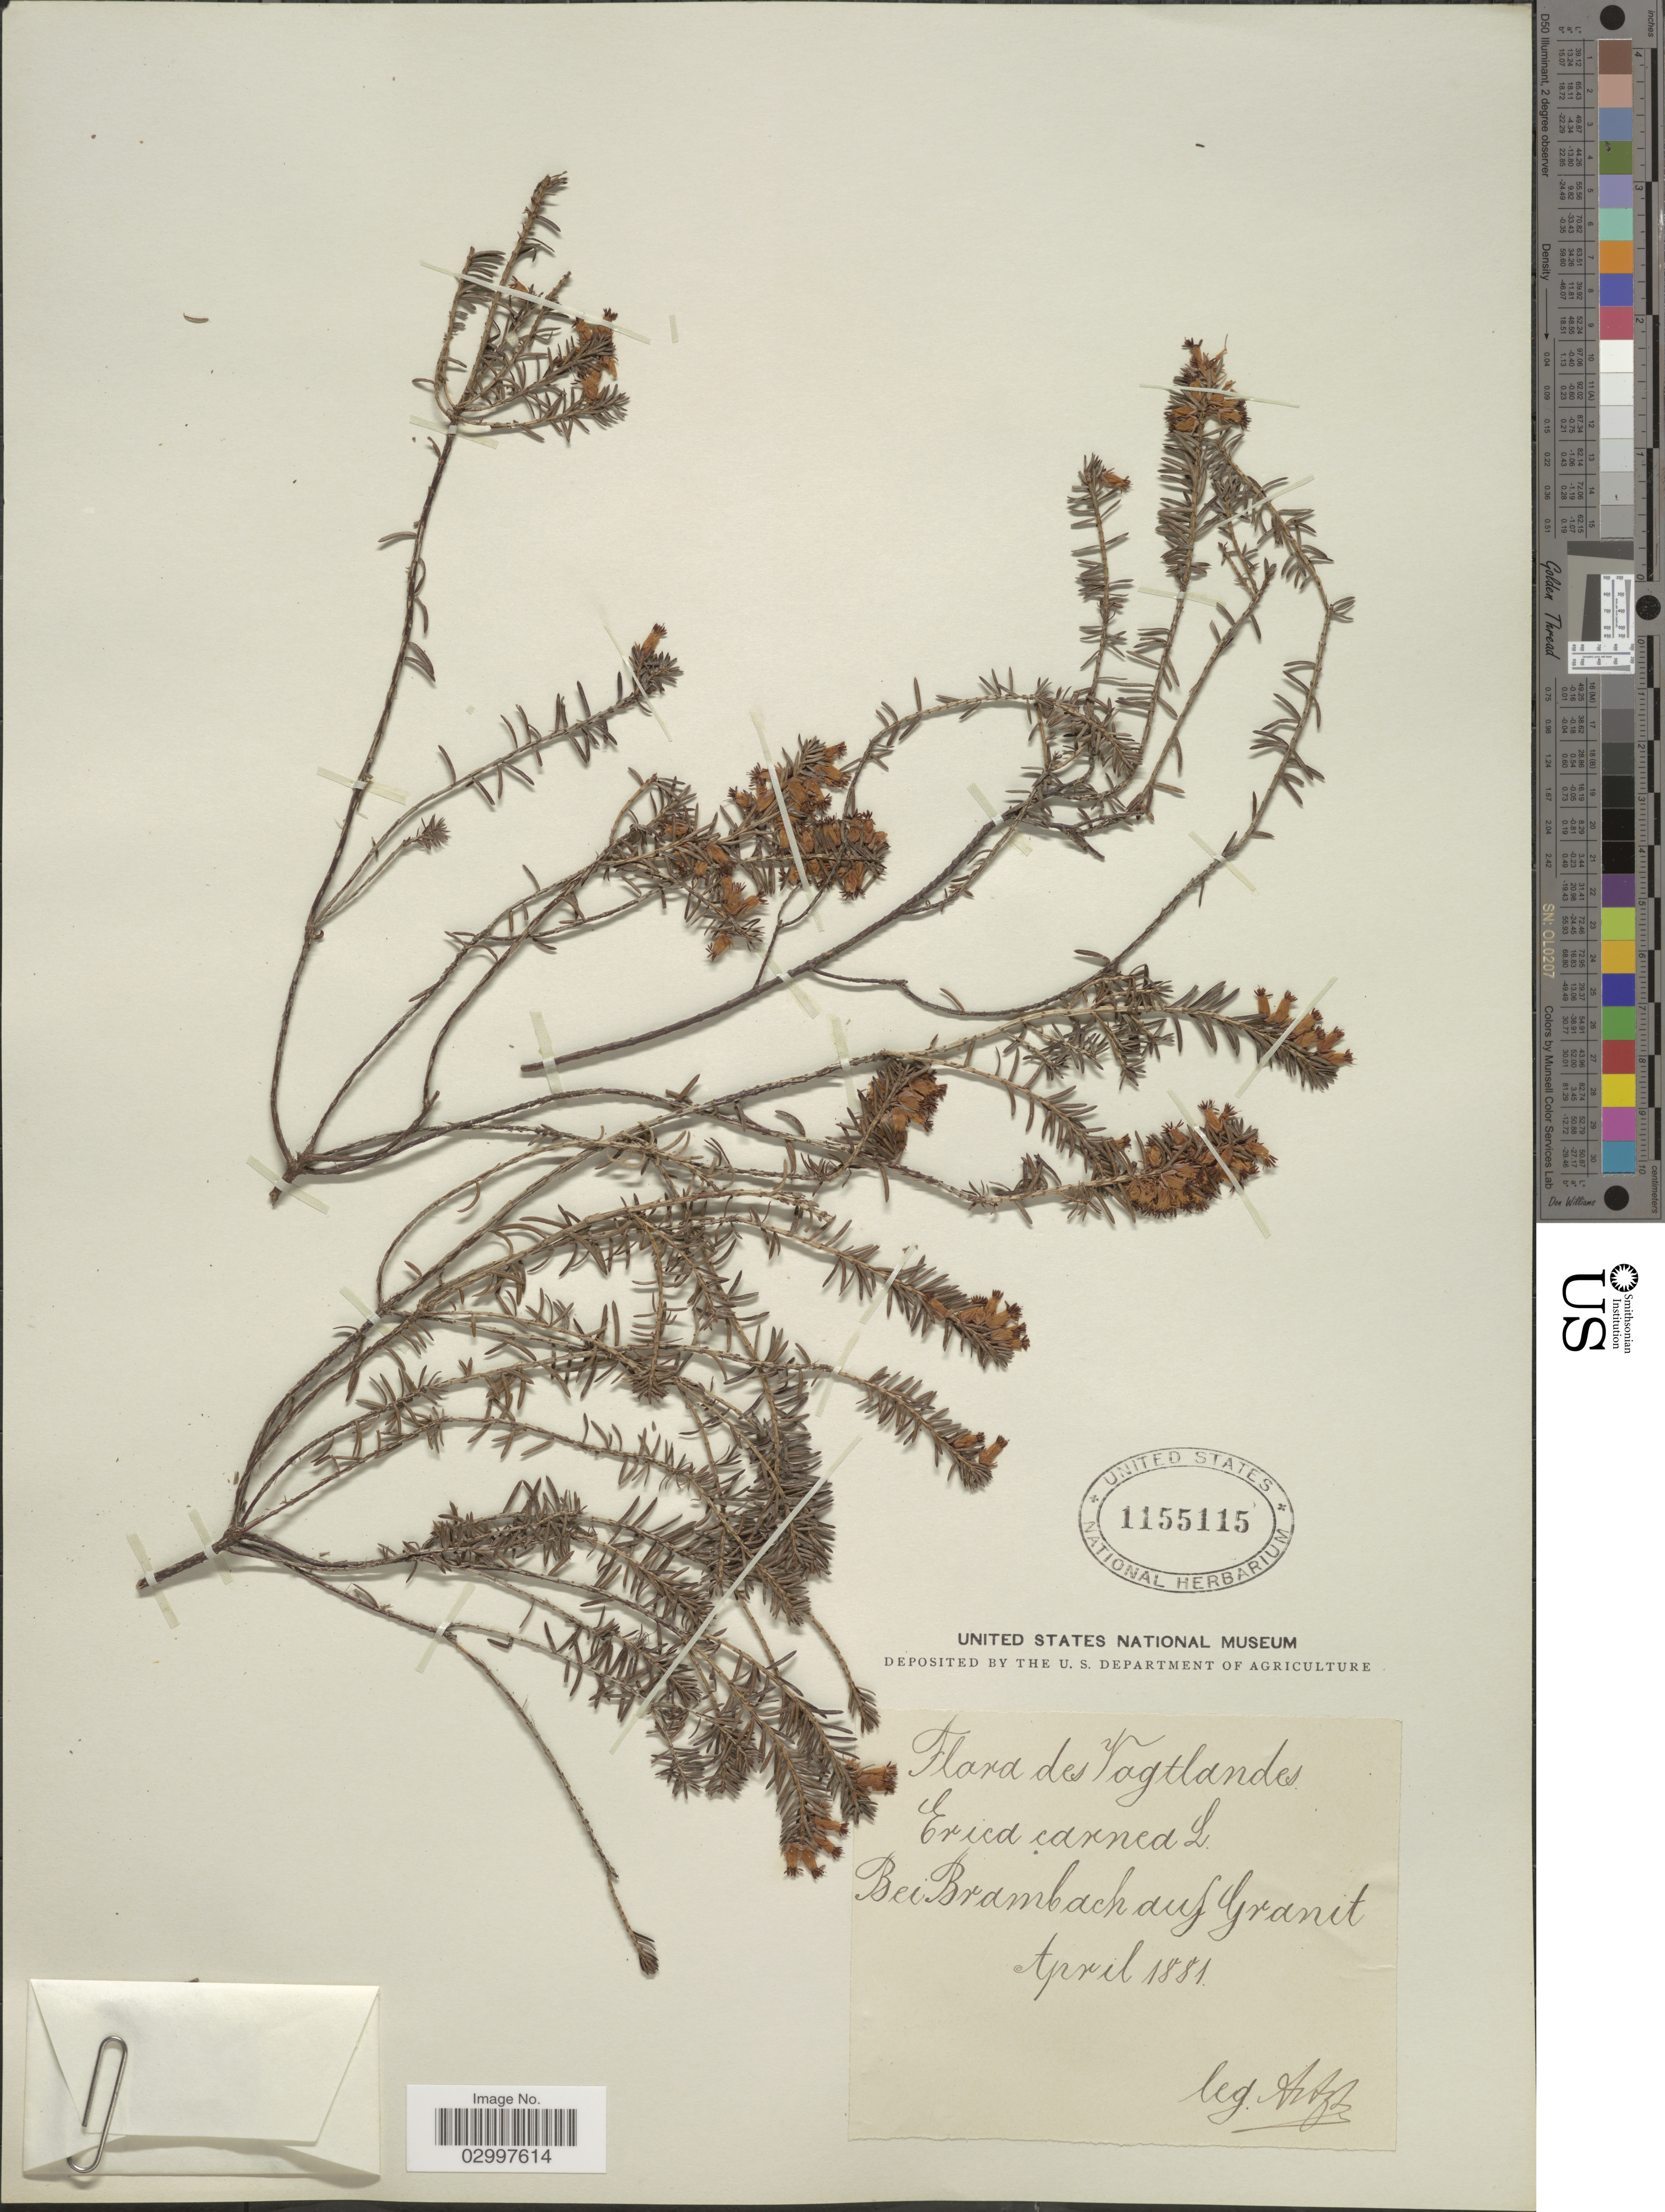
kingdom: Plantae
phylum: Tracheophyta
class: Magnoliopsida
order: Ericales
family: Ericaceae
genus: Erica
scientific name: Erica carnea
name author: L.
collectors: -. Artzt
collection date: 1881-04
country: Germany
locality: Vogtlandes. Bei Brambach auf Granit.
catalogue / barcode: US 1155115